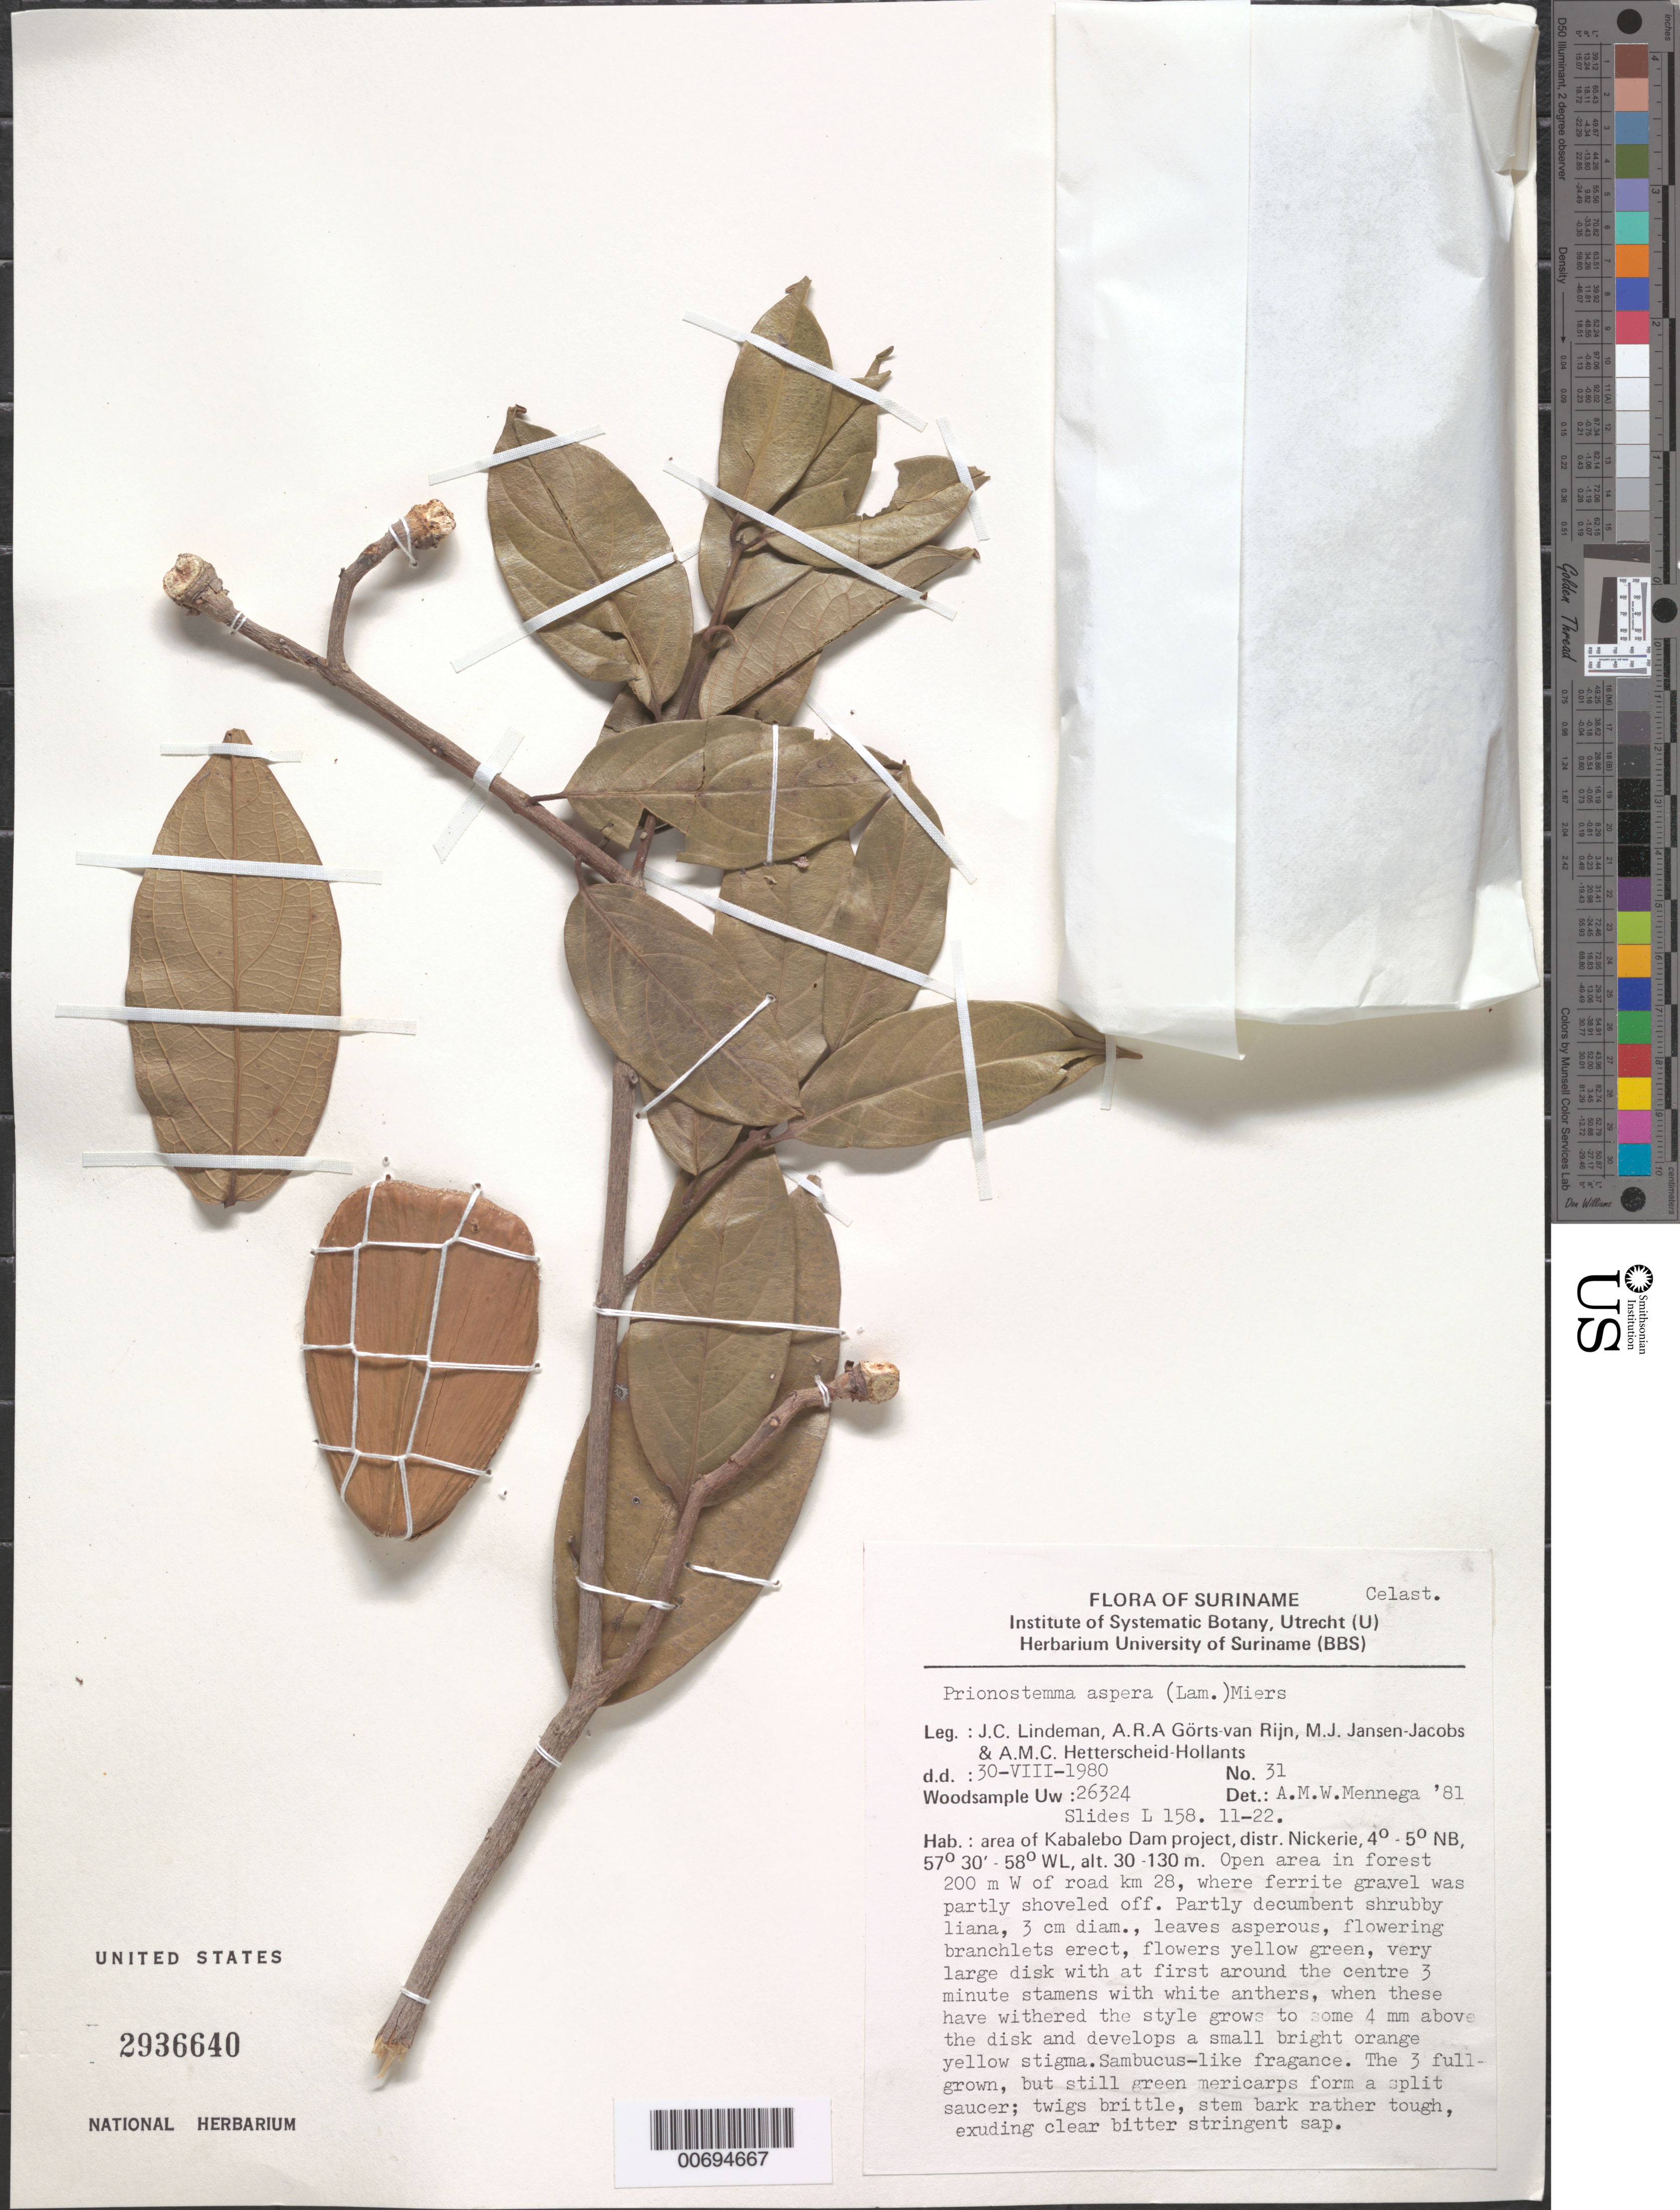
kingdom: Plantae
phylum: Tracheophyta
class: Magnoliopsida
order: Celastrales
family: Celastraceae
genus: Prionostemma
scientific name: Prionostemma aspera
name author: (Lam.) Miers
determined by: Mennega, A. M. W.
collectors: J. C. Lindeman, A. .R. A. Görts-van Rijn, M. J. Jansen-Jacobs & A. Hetterscheid-Hollants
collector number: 80 31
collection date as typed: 30-Aug-80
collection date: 1980-08-30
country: Suriname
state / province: Nickerie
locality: Kabalebo Dam project area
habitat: Open area of forest where ferrite gravel was partly shoveled off;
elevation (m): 30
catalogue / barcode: US 2936640